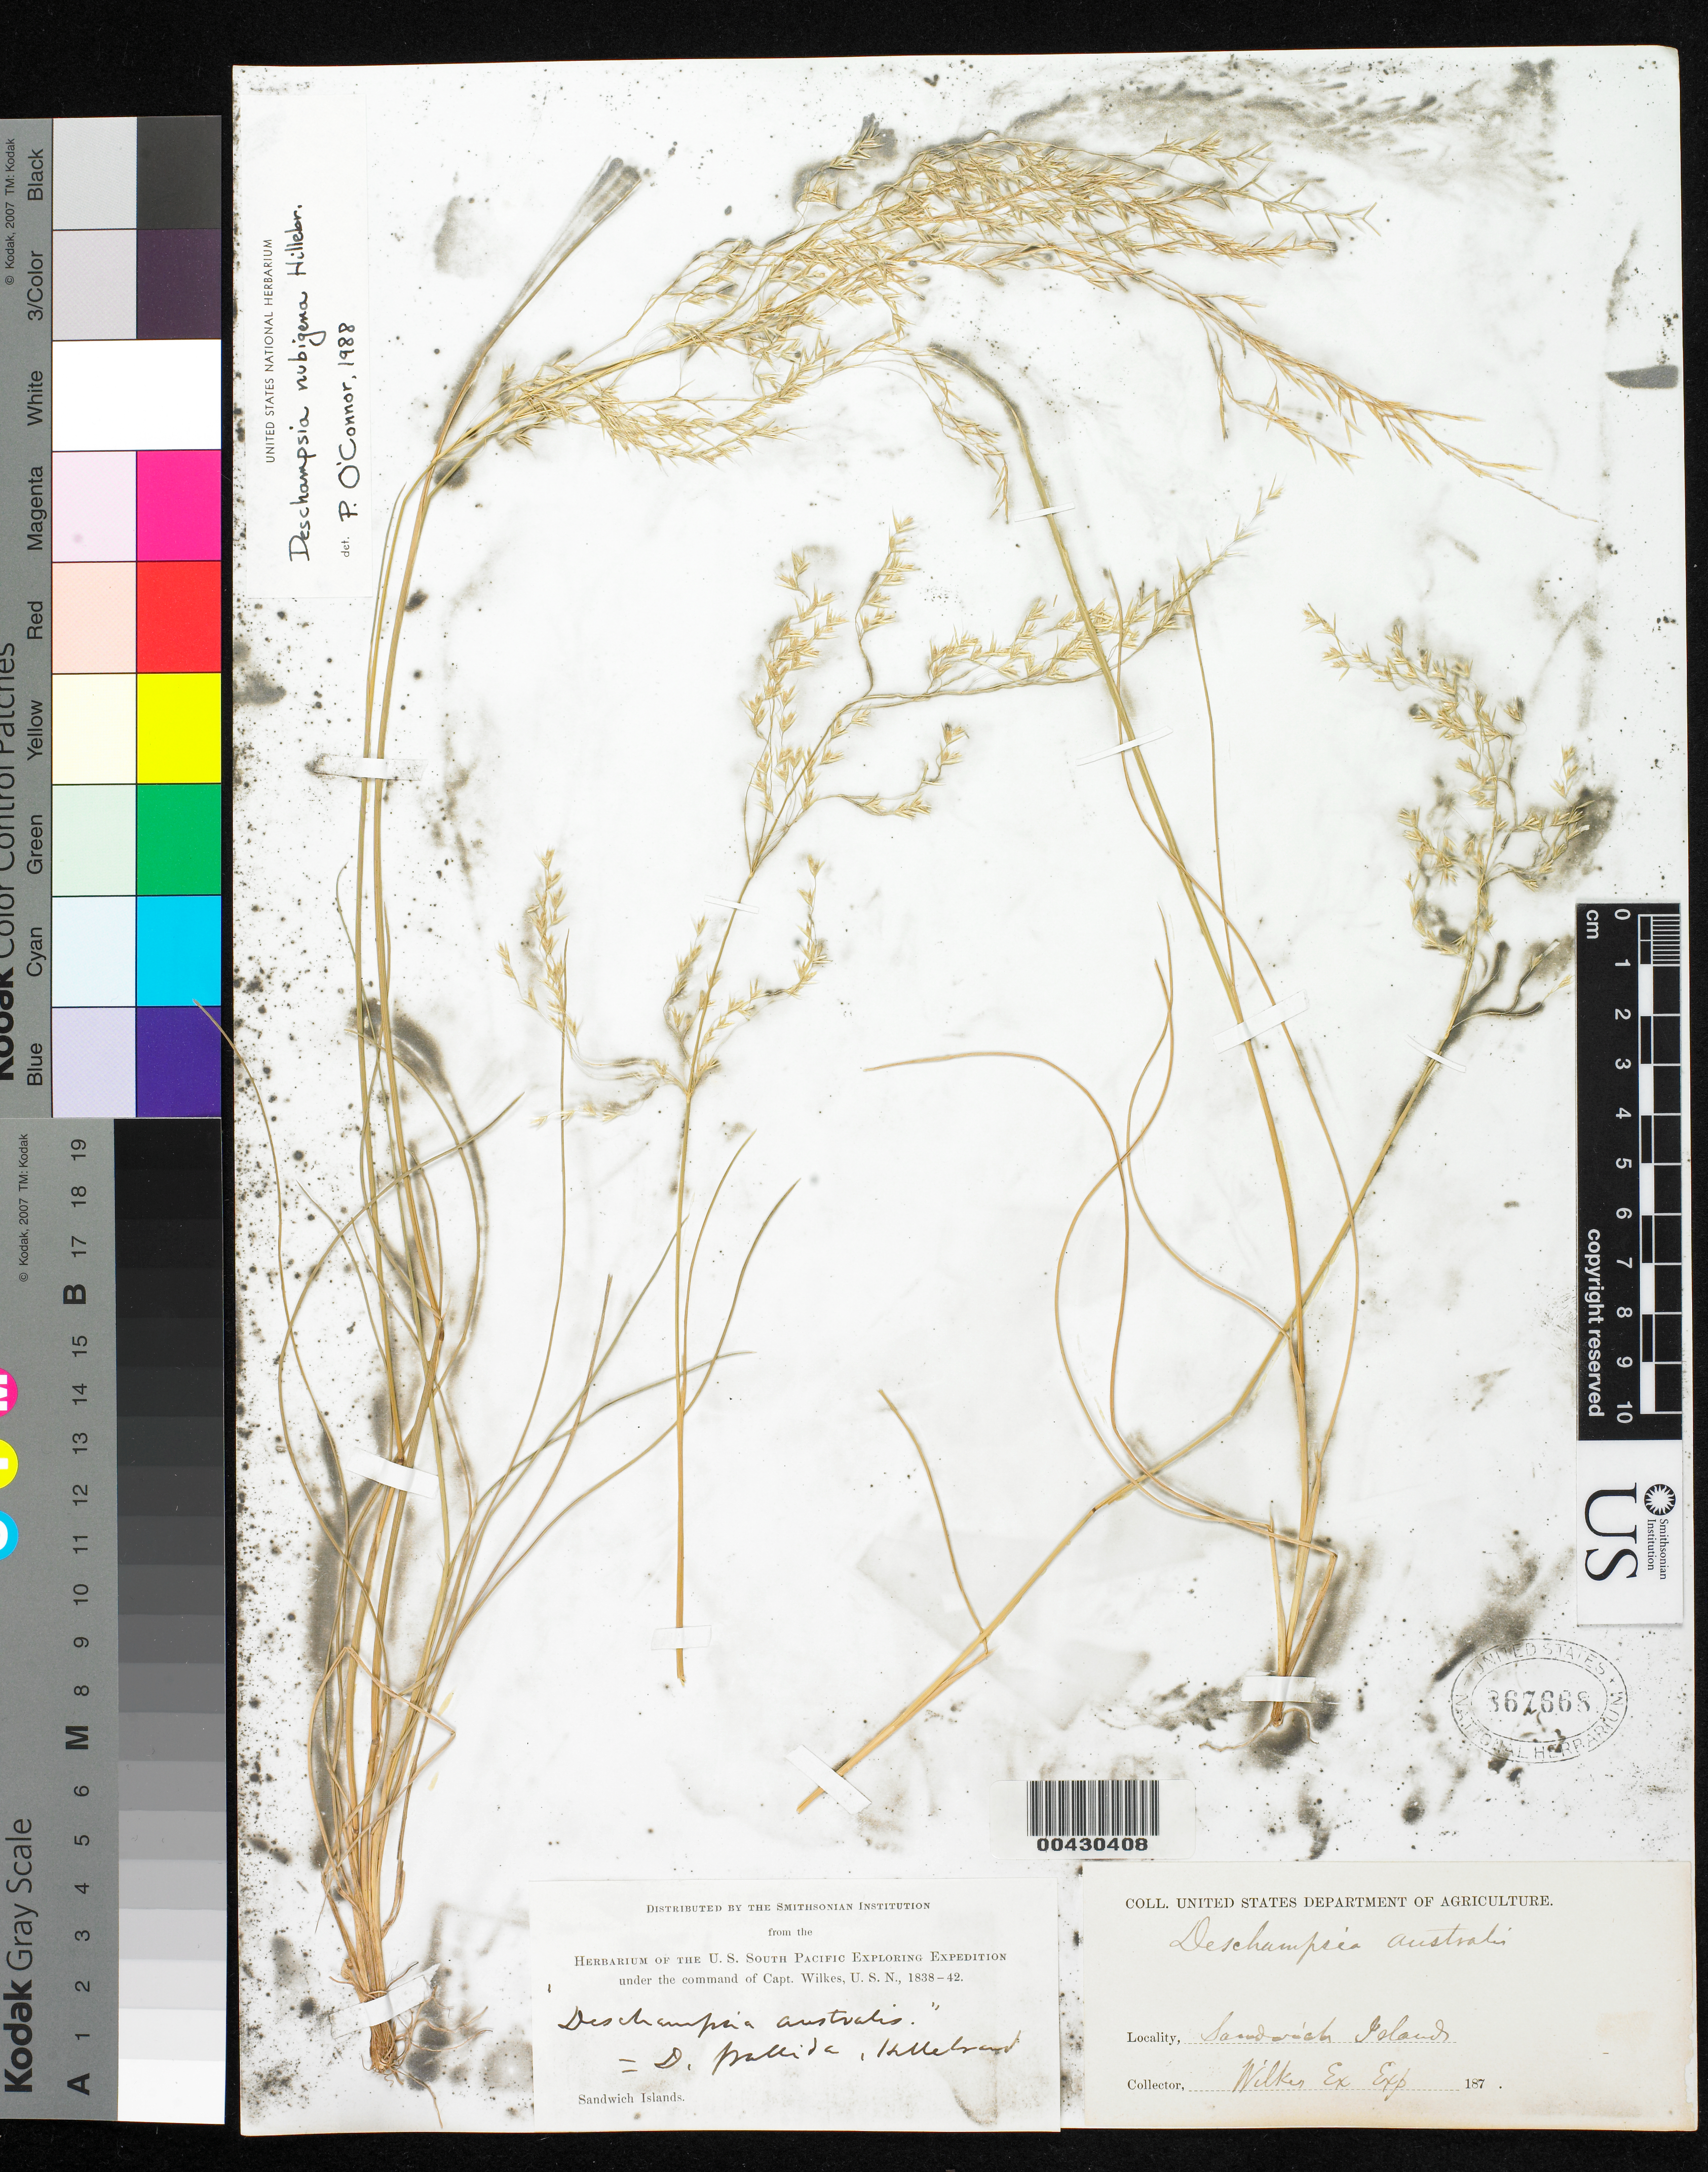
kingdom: Plantae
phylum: Tracheophyta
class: Liliopsida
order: Poales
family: Poaceae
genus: Deschampsia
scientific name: Deschampsia nubigena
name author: Hillebr.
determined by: O'Connor, P.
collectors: Wilkes Explor. Exped.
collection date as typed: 1838 to -- --- 1842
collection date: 1838/1842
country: United States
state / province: Hawaii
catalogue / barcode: US 867668